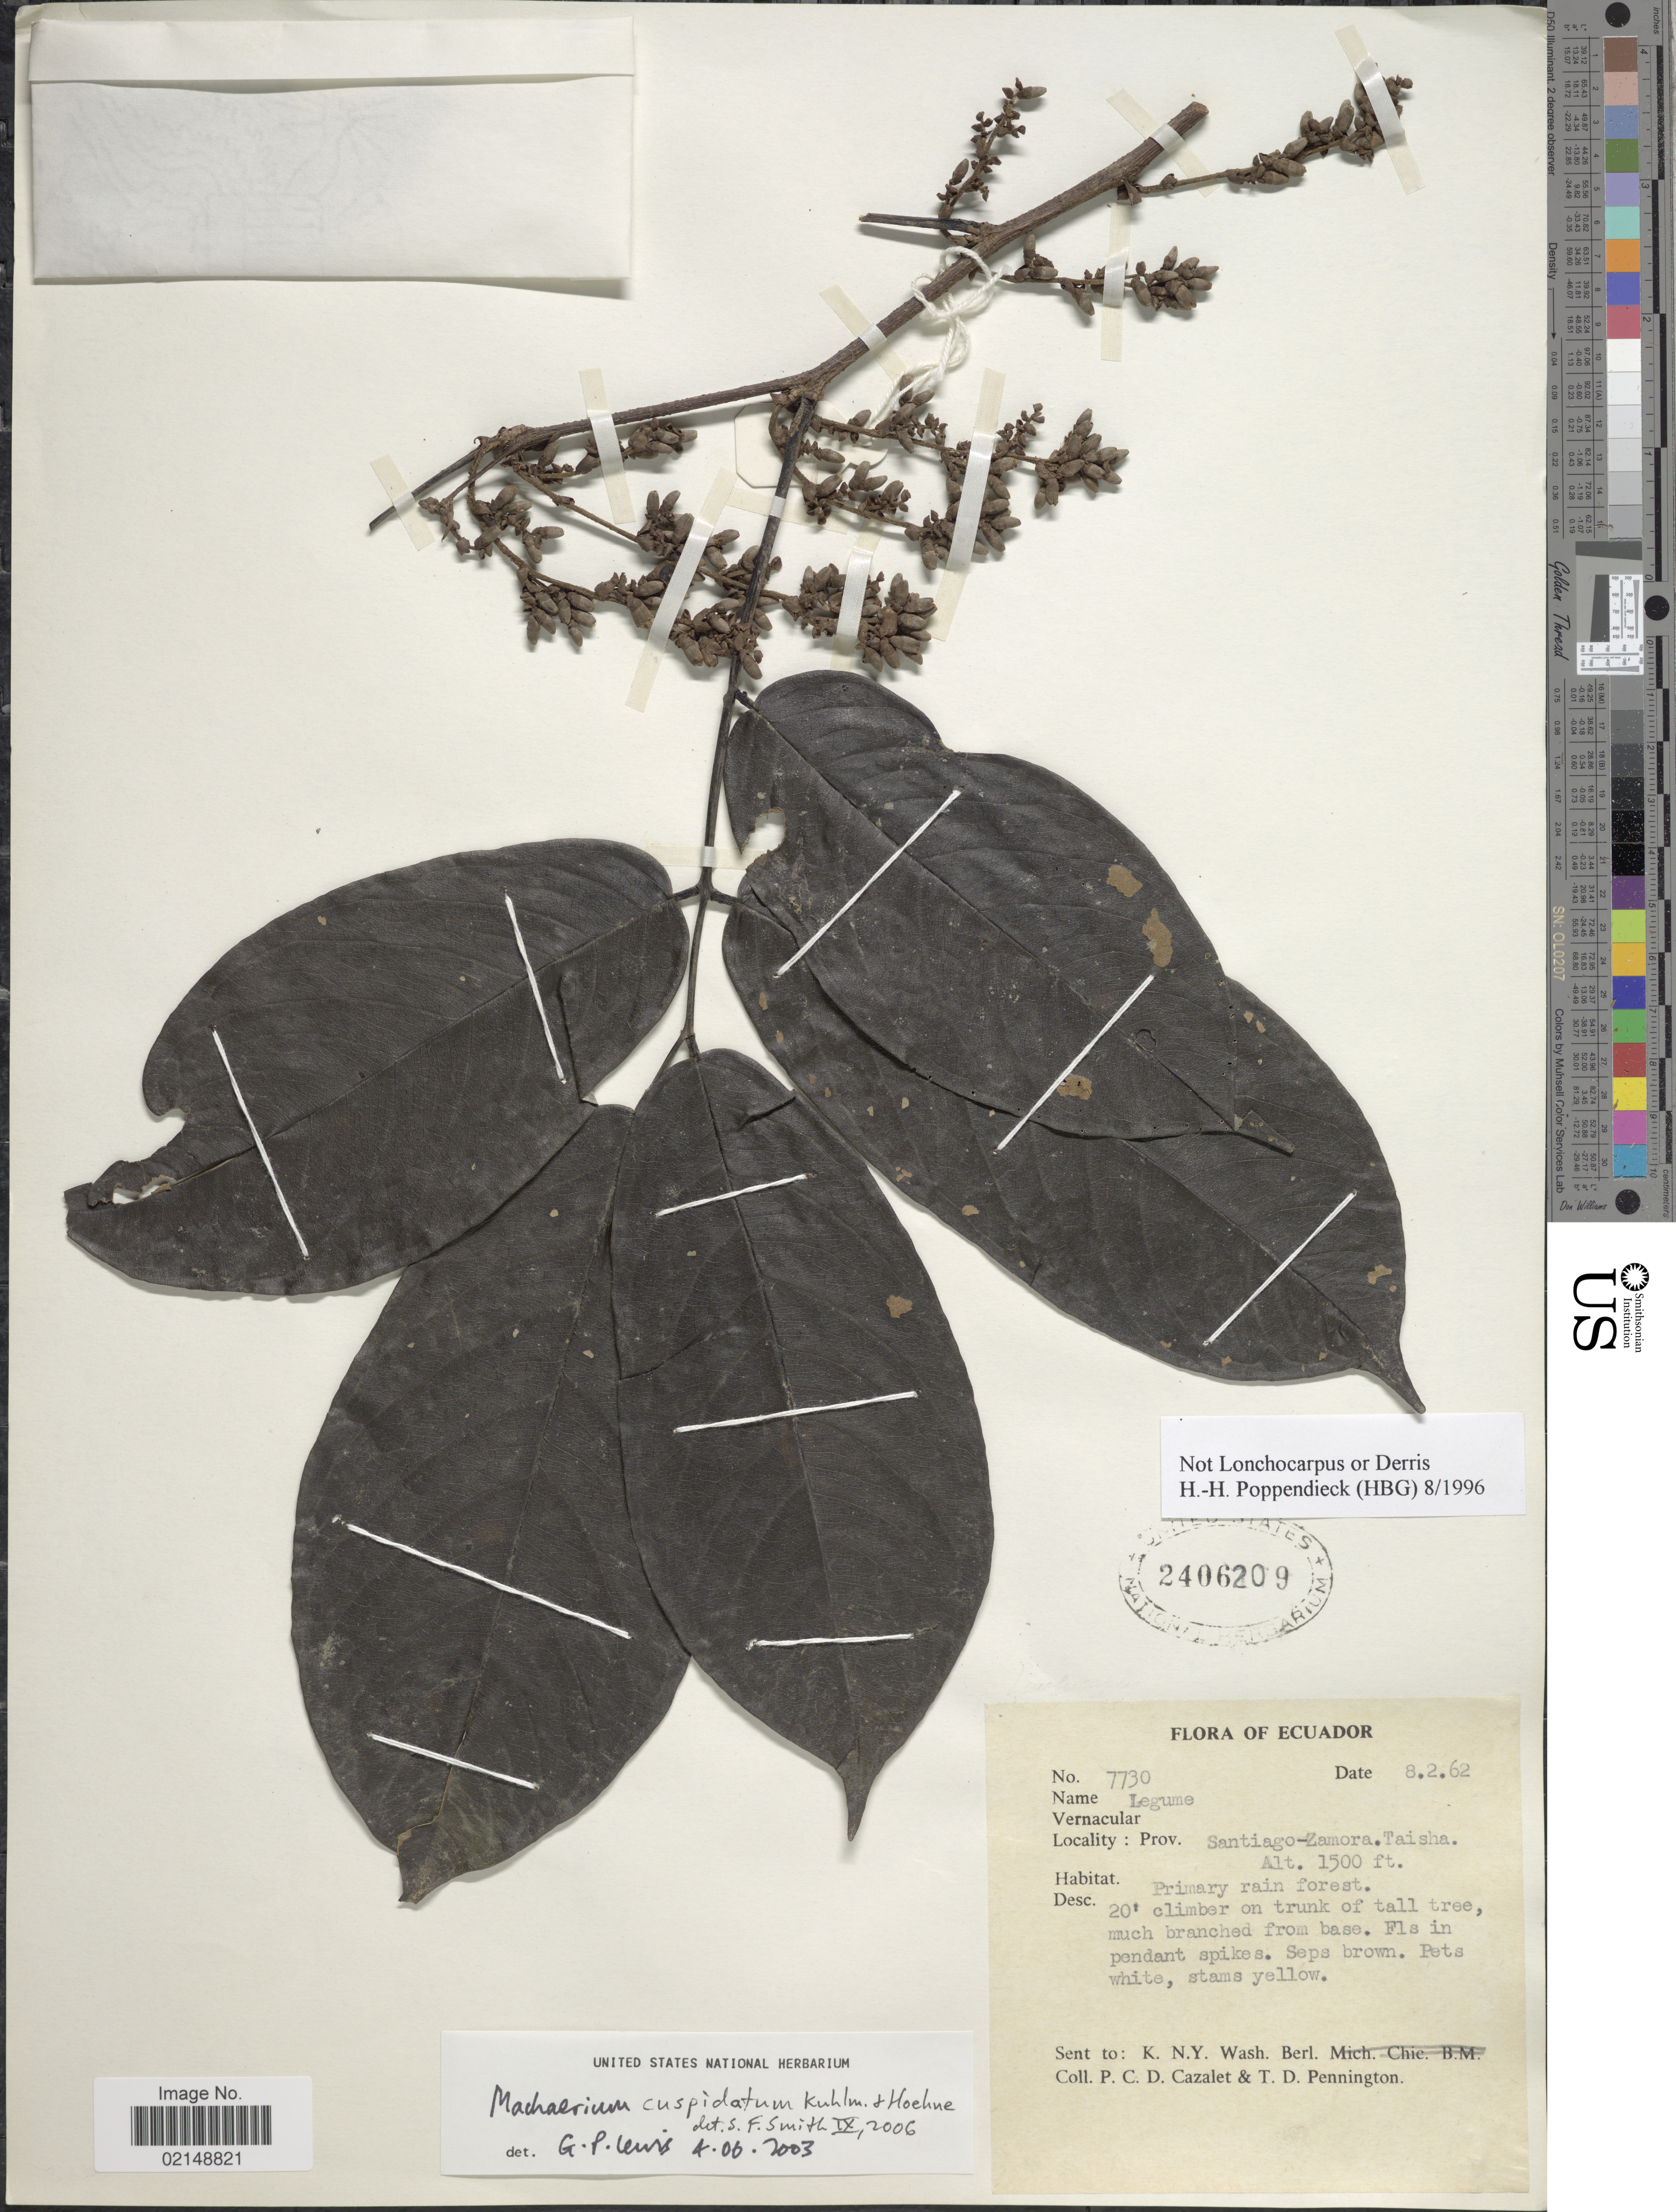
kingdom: Plantae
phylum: Tracheophyta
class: Magnoliopsida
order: Fabales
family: Fabaceae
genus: Machaerium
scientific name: Machaerium cuspidatum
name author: Kuhlm. & Hoehne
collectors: P. C. D. Cazalet & T. D. Pennington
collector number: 7730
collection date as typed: Transcribed d/m/y: 8/2/62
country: Ecuador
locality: Prov. Santiago-Zamora, Taisha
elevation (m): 457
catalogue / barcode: US 2406209